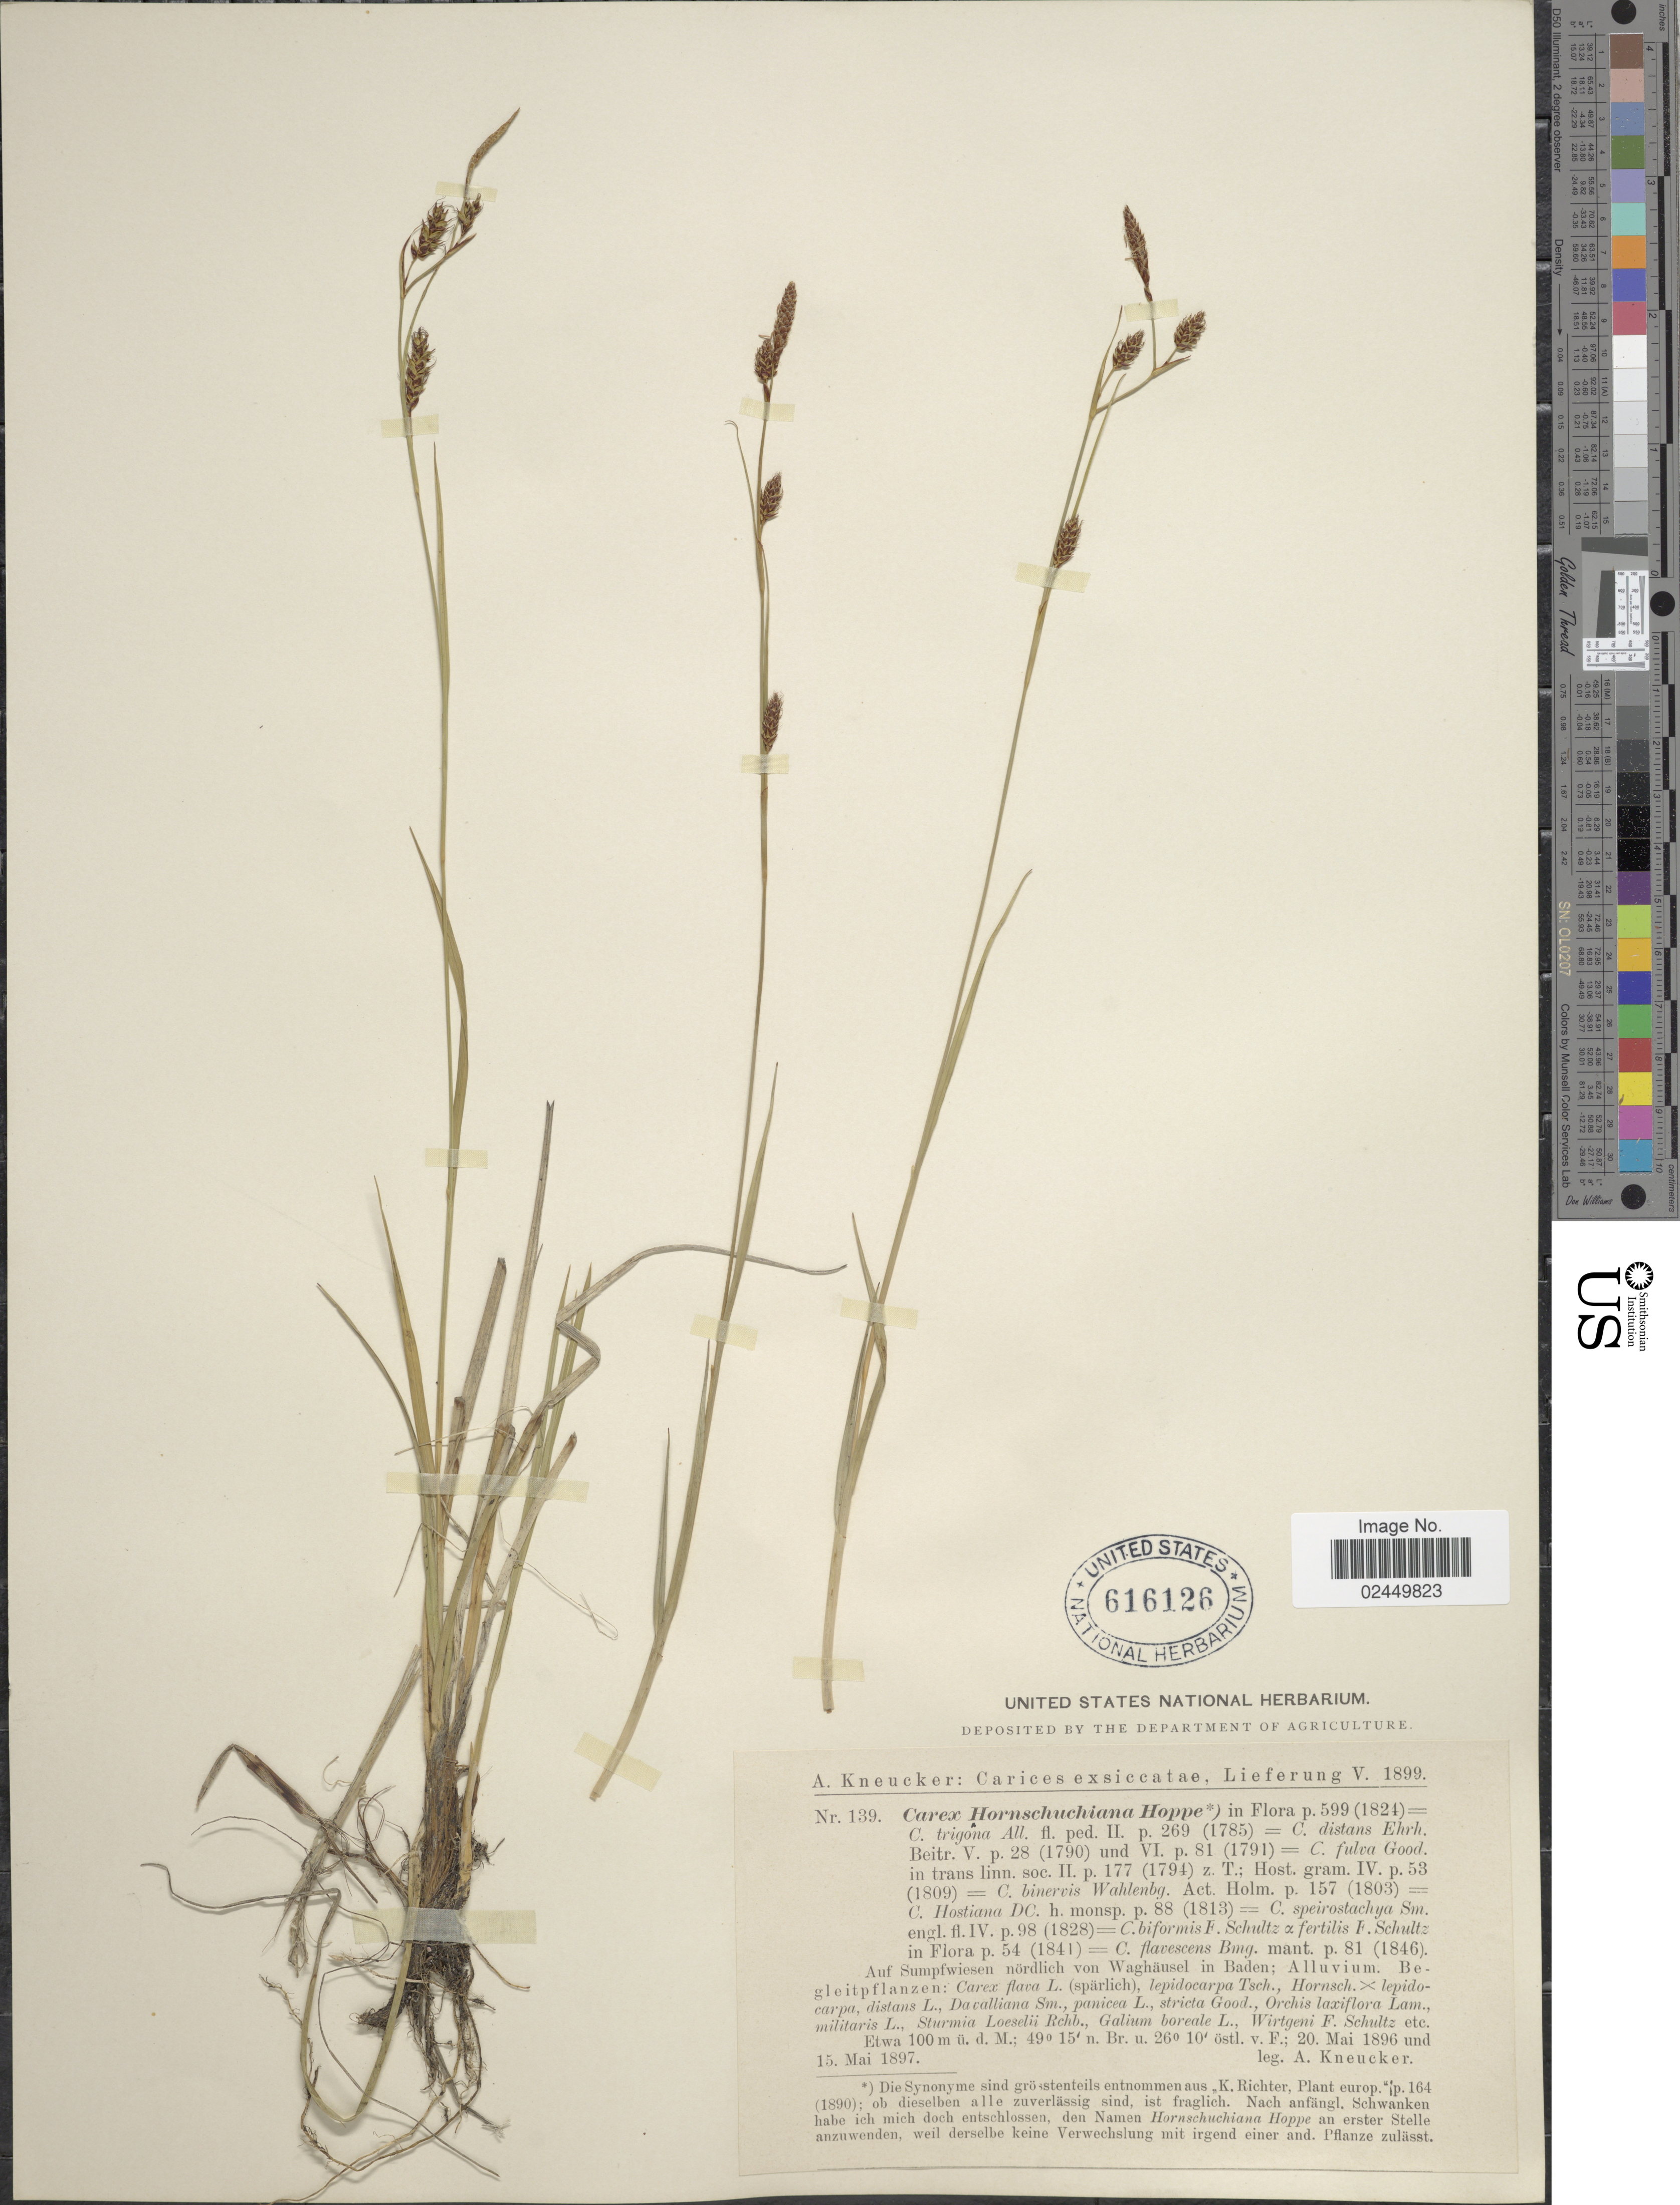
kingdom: Plantae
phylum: Tracheophyta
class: Liliopsida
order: Poales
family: Cyperaceae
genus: Carex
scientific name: Carex hostiana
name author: DC.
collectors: A. Kneucker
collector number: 139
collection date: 1896-05-20/1897-05-15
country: Germany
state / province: Baden-Württemberg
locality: Auf Sumpfwiesen nördlich von Waghäusel in Baden: Alluvium. Etwa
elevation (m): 100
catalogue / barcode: US 616126